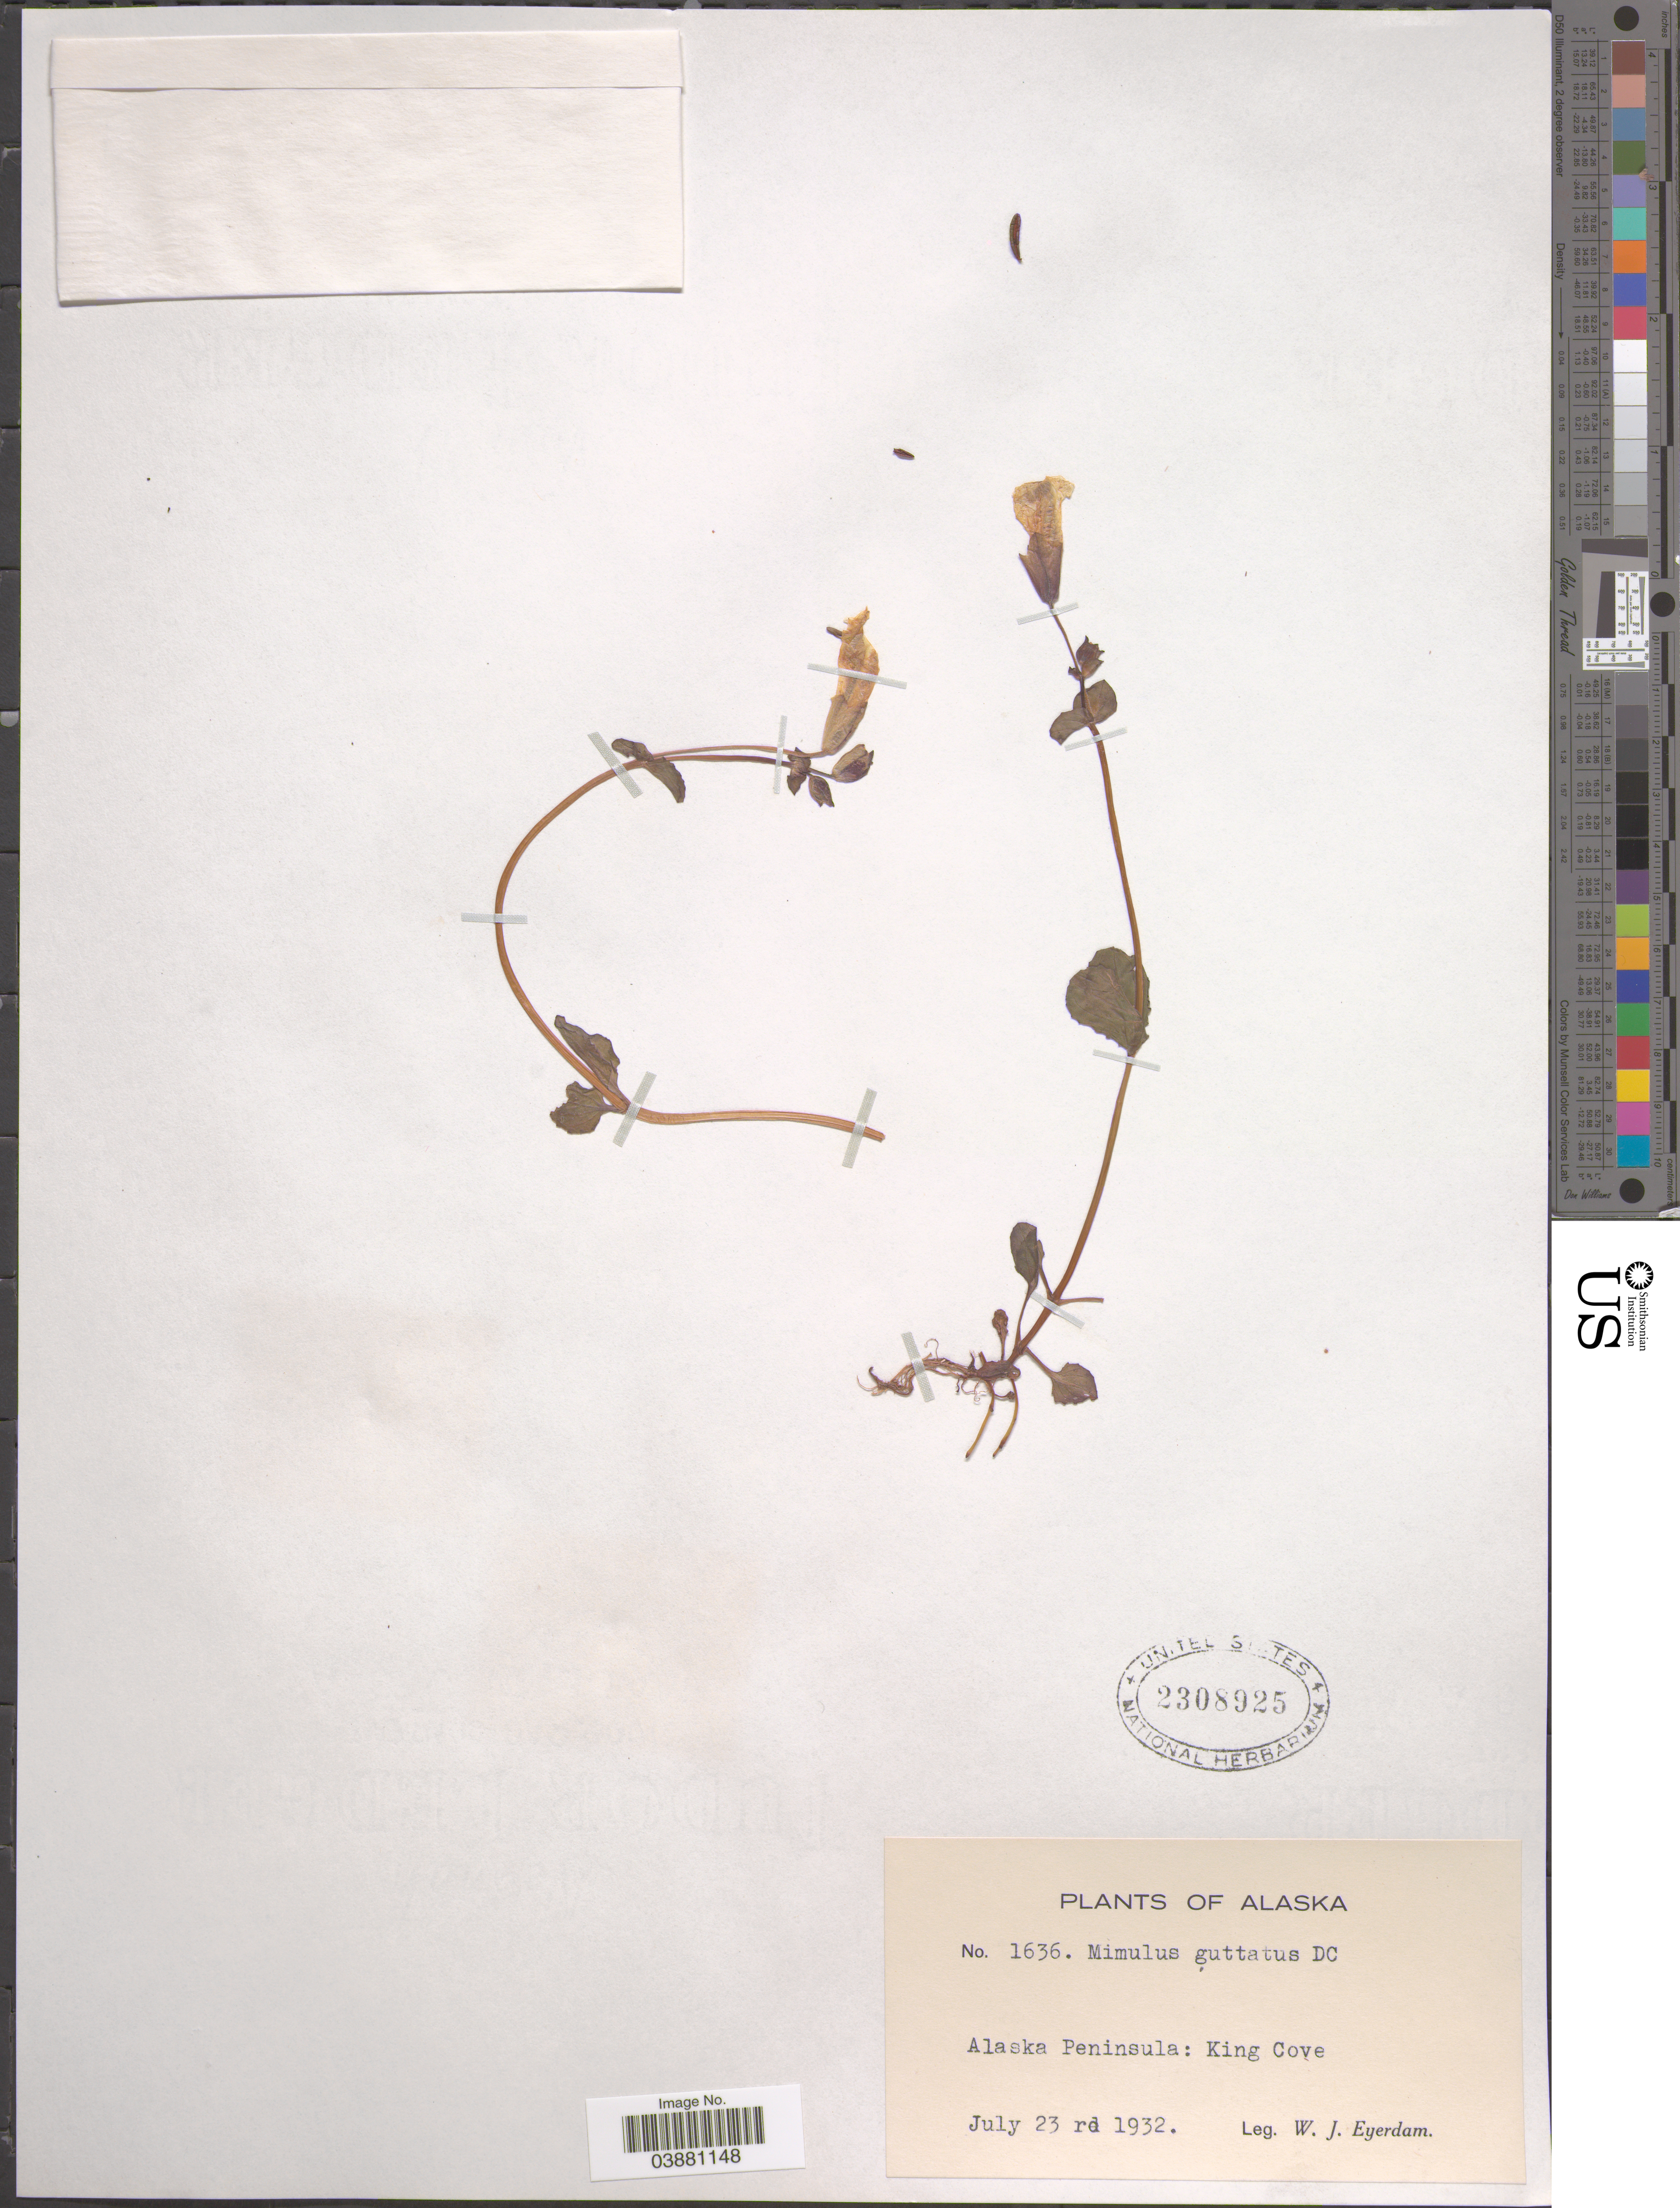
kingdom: Plantae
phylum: Tracheophyta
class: Magnoliopsida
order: Lamiales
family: Phrymaceae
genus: Mimulus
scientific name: Mimulus guttatus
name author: DC.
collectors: W. J. Eyerdam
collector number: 1636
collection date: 1932-07-23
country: United States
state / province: Alaska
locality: Alaska Peninsula: King Cove.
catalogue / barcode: US 2308925